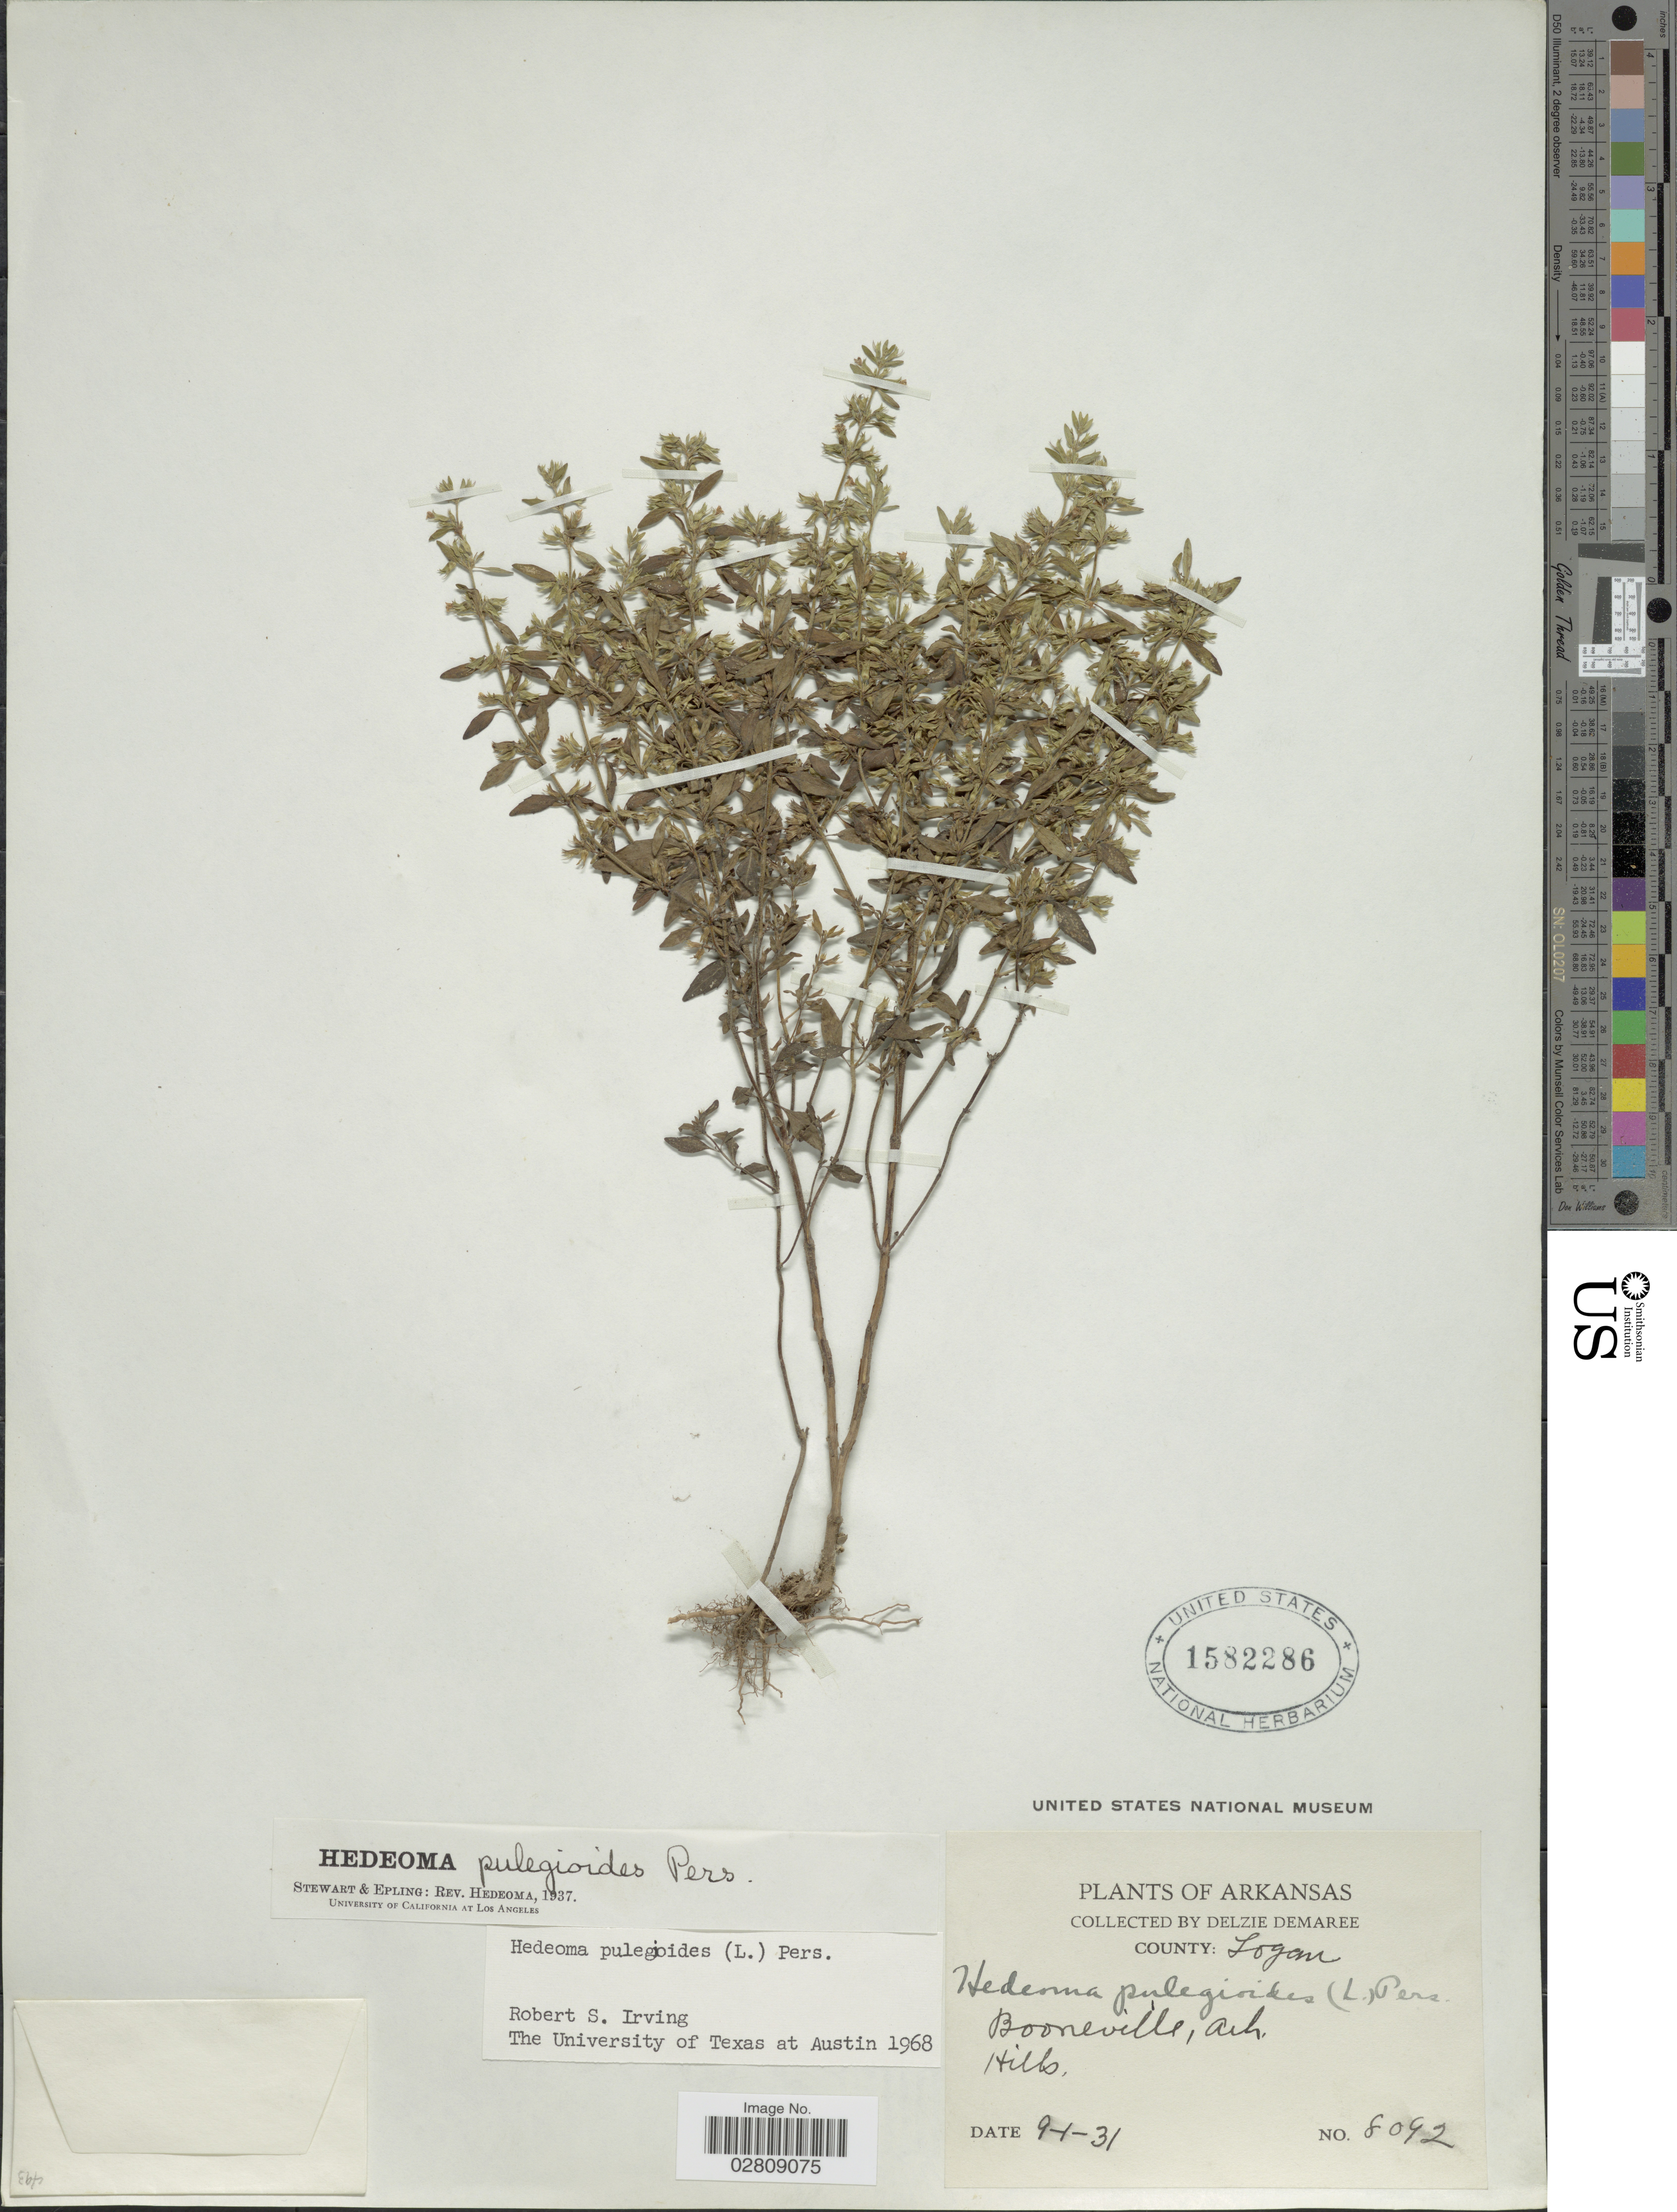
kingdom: Plantae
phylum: Tracheophyta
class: Magnoliopsida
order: Lamiales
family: Lamiaceae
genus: Hedeoma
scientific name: Hedeoma pulegioides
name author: (L.) Pers.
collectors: D. Demaree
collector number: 8092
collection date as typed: Transcribed d/m/y: 1/9/31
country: United States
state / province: Arkansas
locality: County: Logan, Booneville.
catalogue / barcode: US 1582286